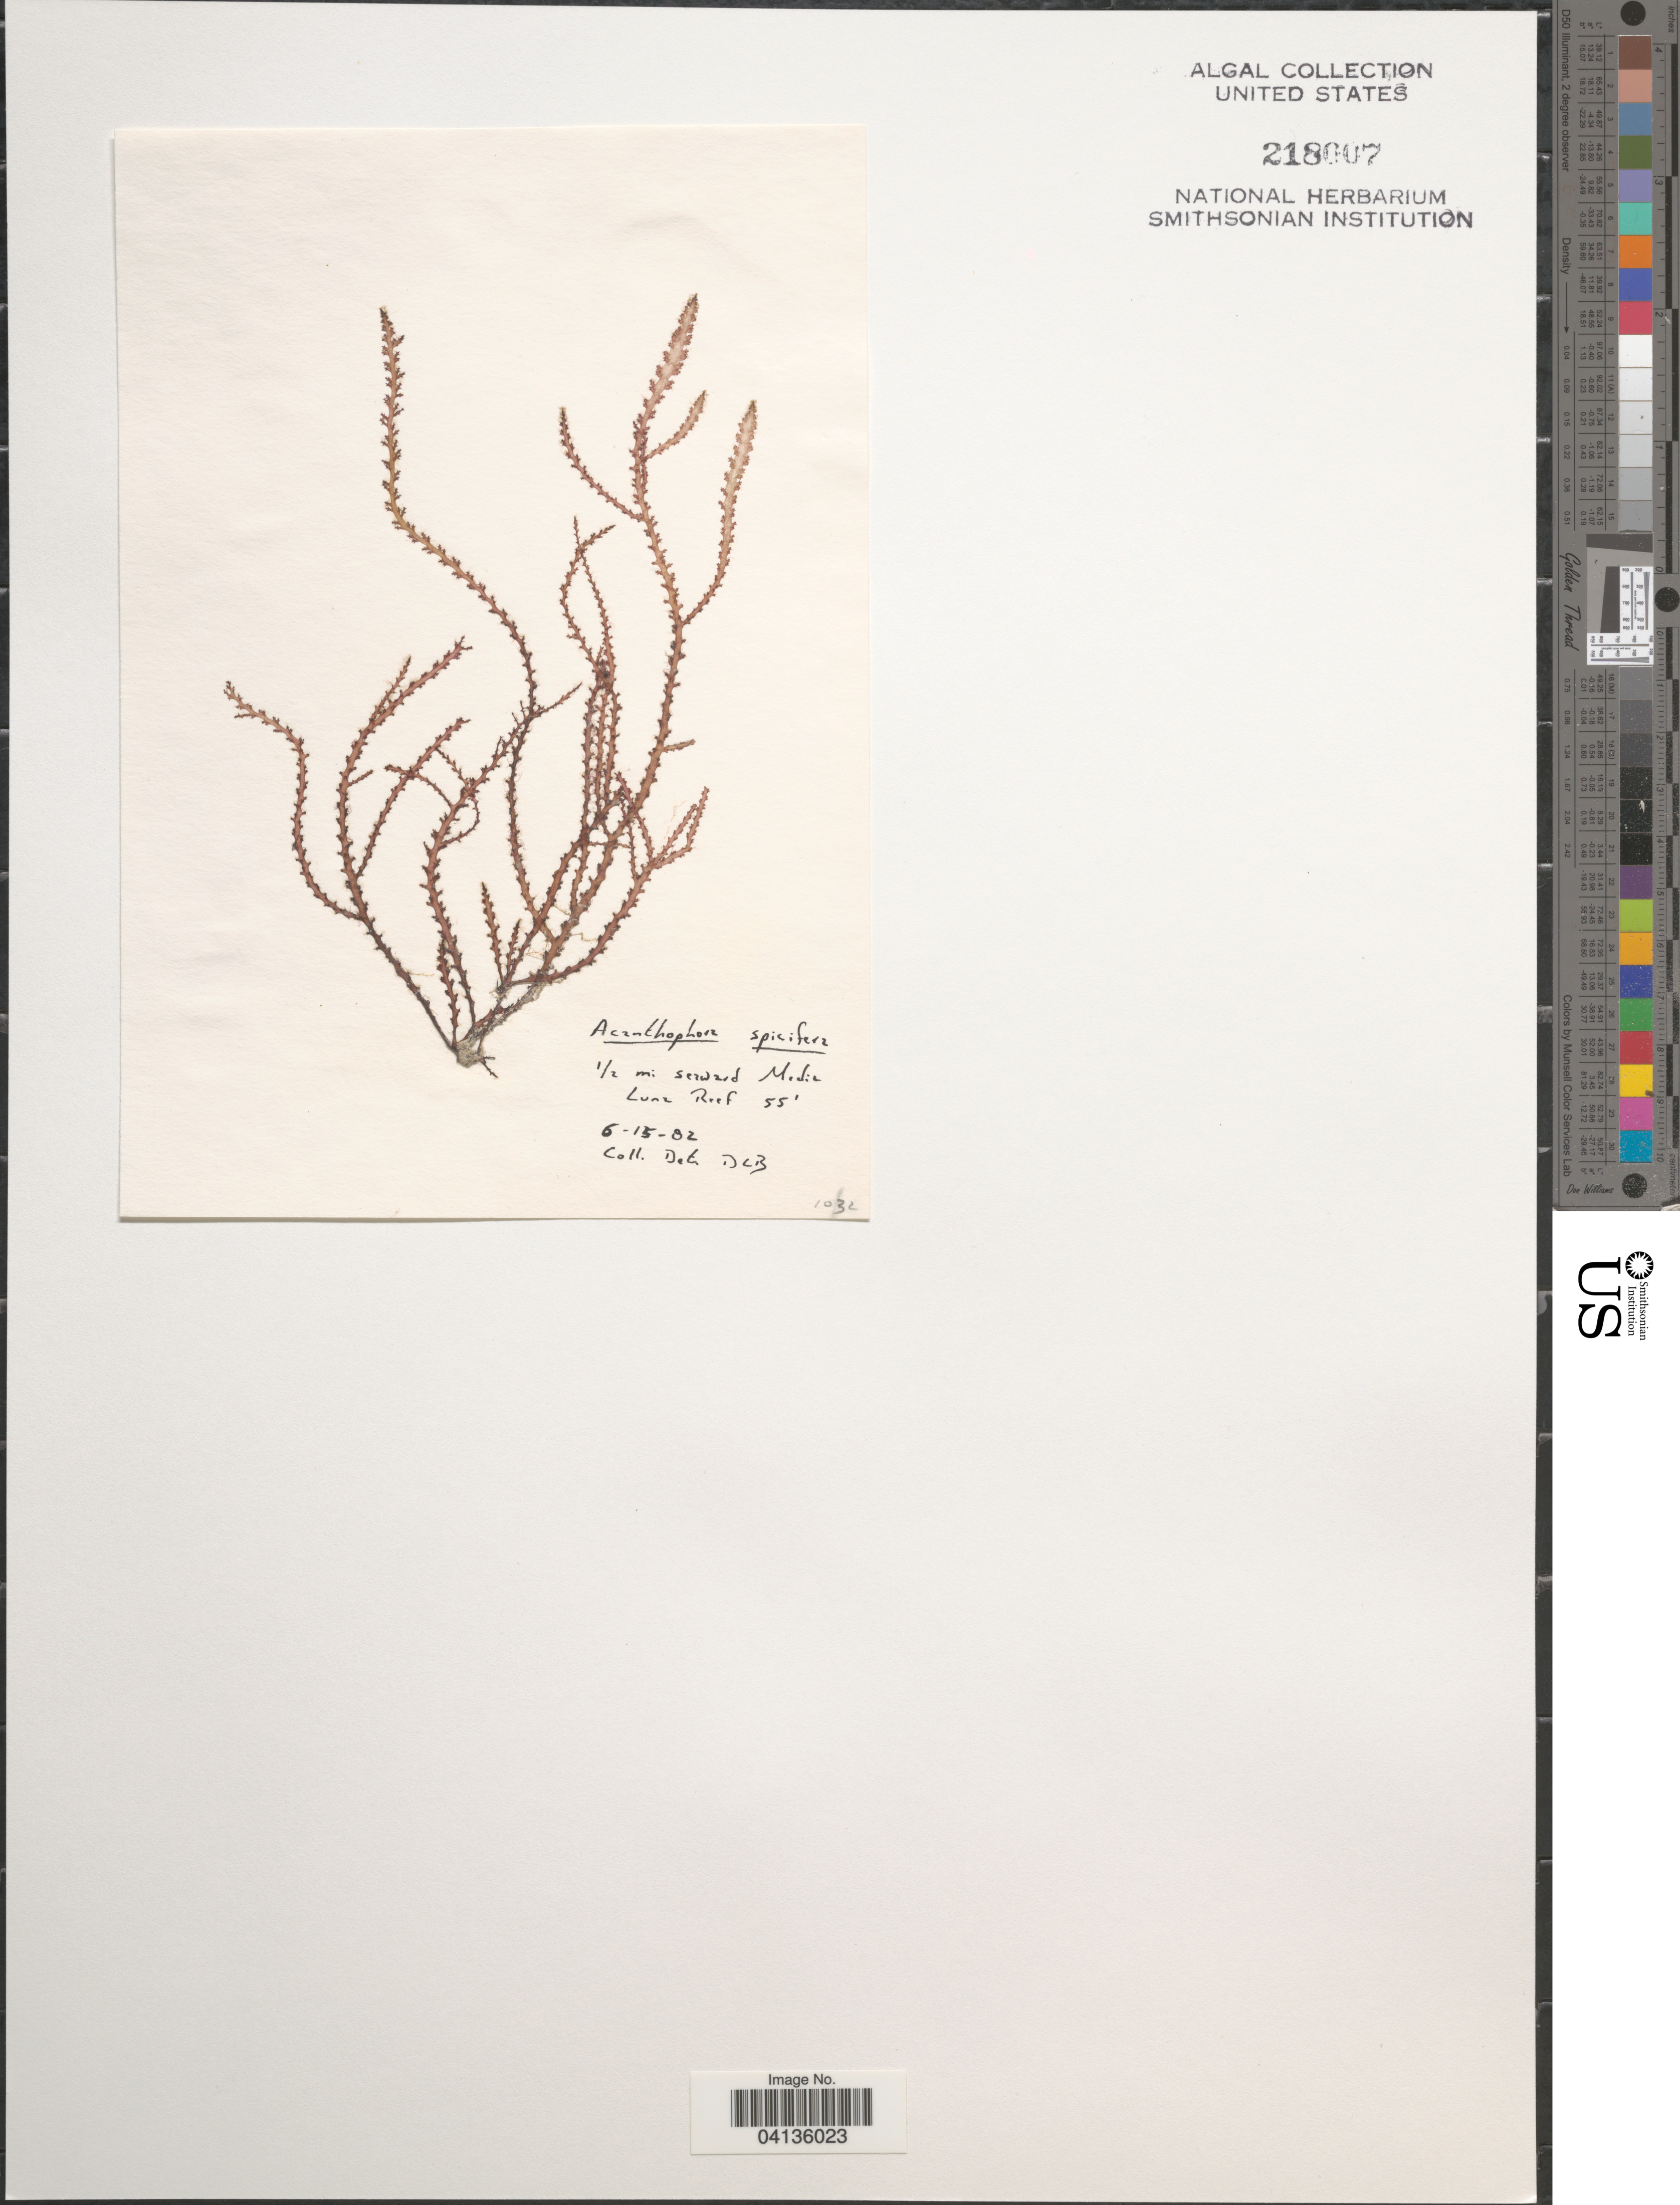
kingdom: Plantae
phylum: Rhodophyta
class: Florideophyceae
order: Ceramiales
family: Rhodomelaceae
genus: Acanthophora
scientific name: Acanthophora spicifera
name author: (Vahl) Børgesen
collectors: D. L. B.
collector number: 1032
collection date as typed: Transcribed d/m/y: 15/6/82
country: Puerto Rico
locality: ½ mi Seaward Media. Luna Reef.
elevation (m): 17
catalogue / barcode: US 218007